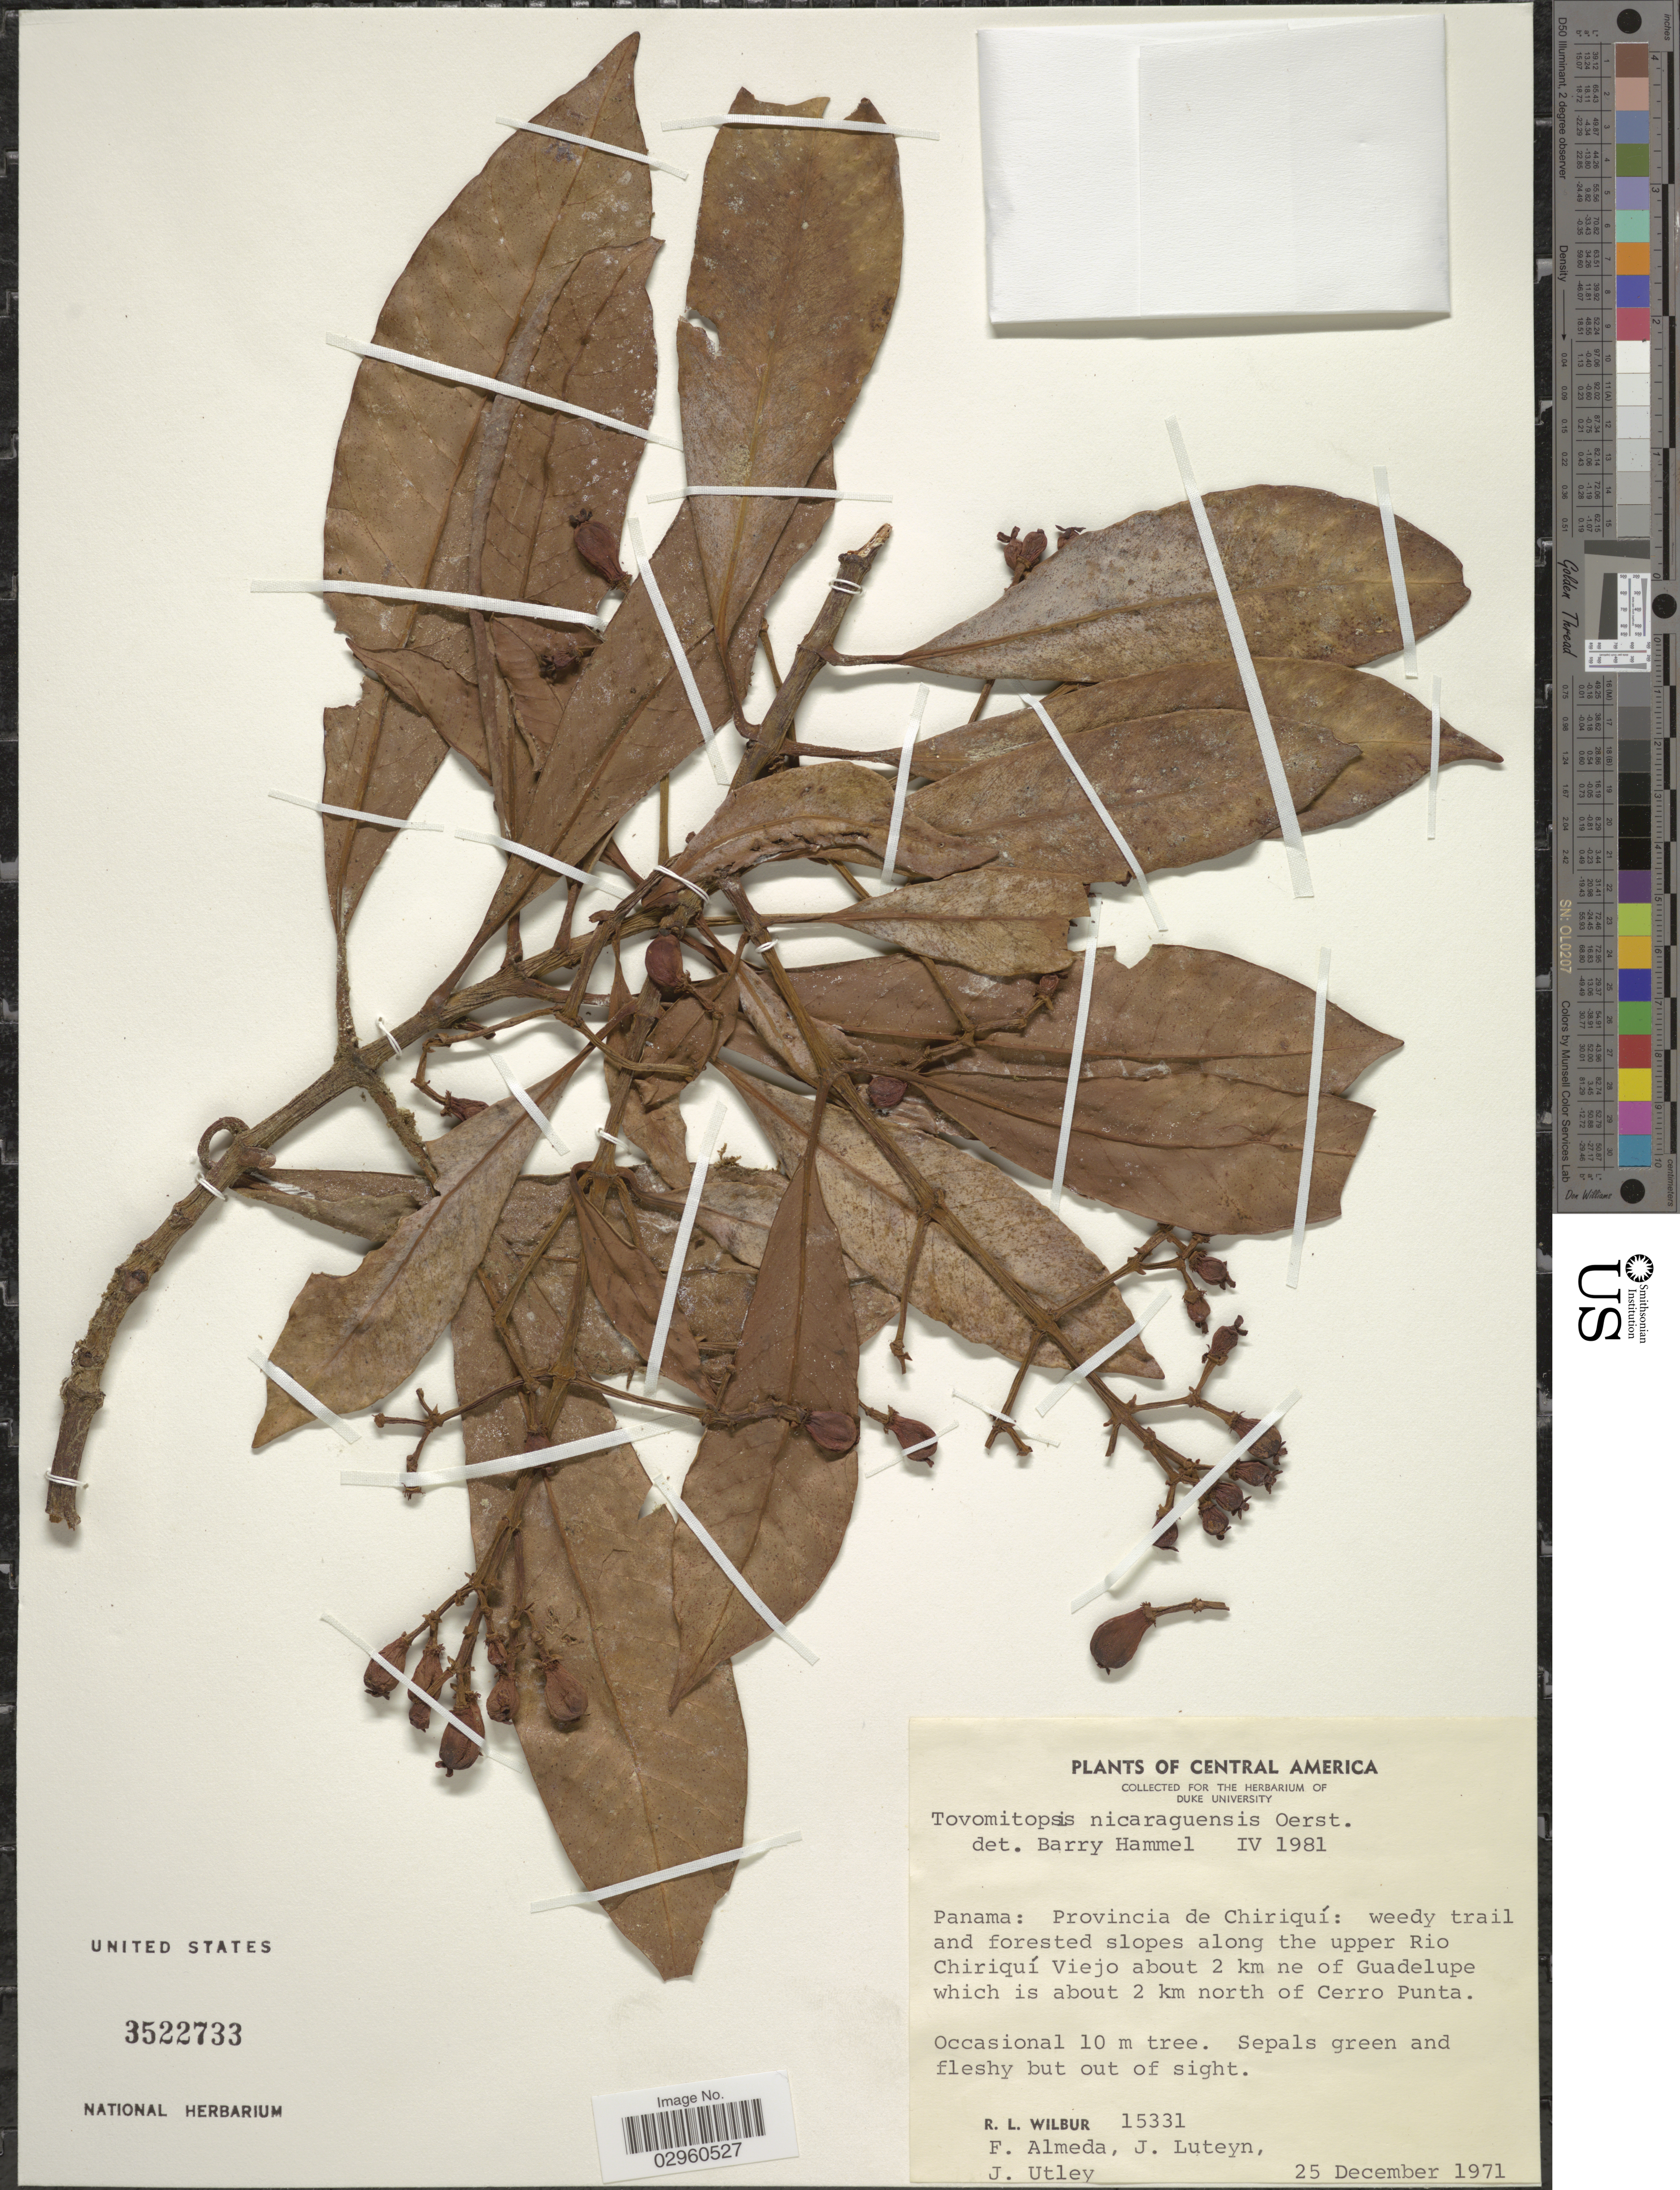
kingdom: Plantae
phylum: Tracheophyta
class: Magnoliopsida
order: Malpighiales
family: Clusiaceae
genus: Chrysochlamys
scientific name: Chrysochlamys nicaraguensis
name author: (Oerst. et al.) Hemsl.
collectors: R. L. Wilbur, F. Almeda, J. L. Luteyn & J. Utley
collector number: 15331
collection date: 1971-12-25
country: Panama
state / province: Chiriqui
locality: Provincia de Chiriquí: weedy trail and forested slopes along the upper Rio Chiriquí Viejo about 2 km ne of Guadelupe which is about 2 km north of Cerro Punta.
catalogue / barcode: US 3522733